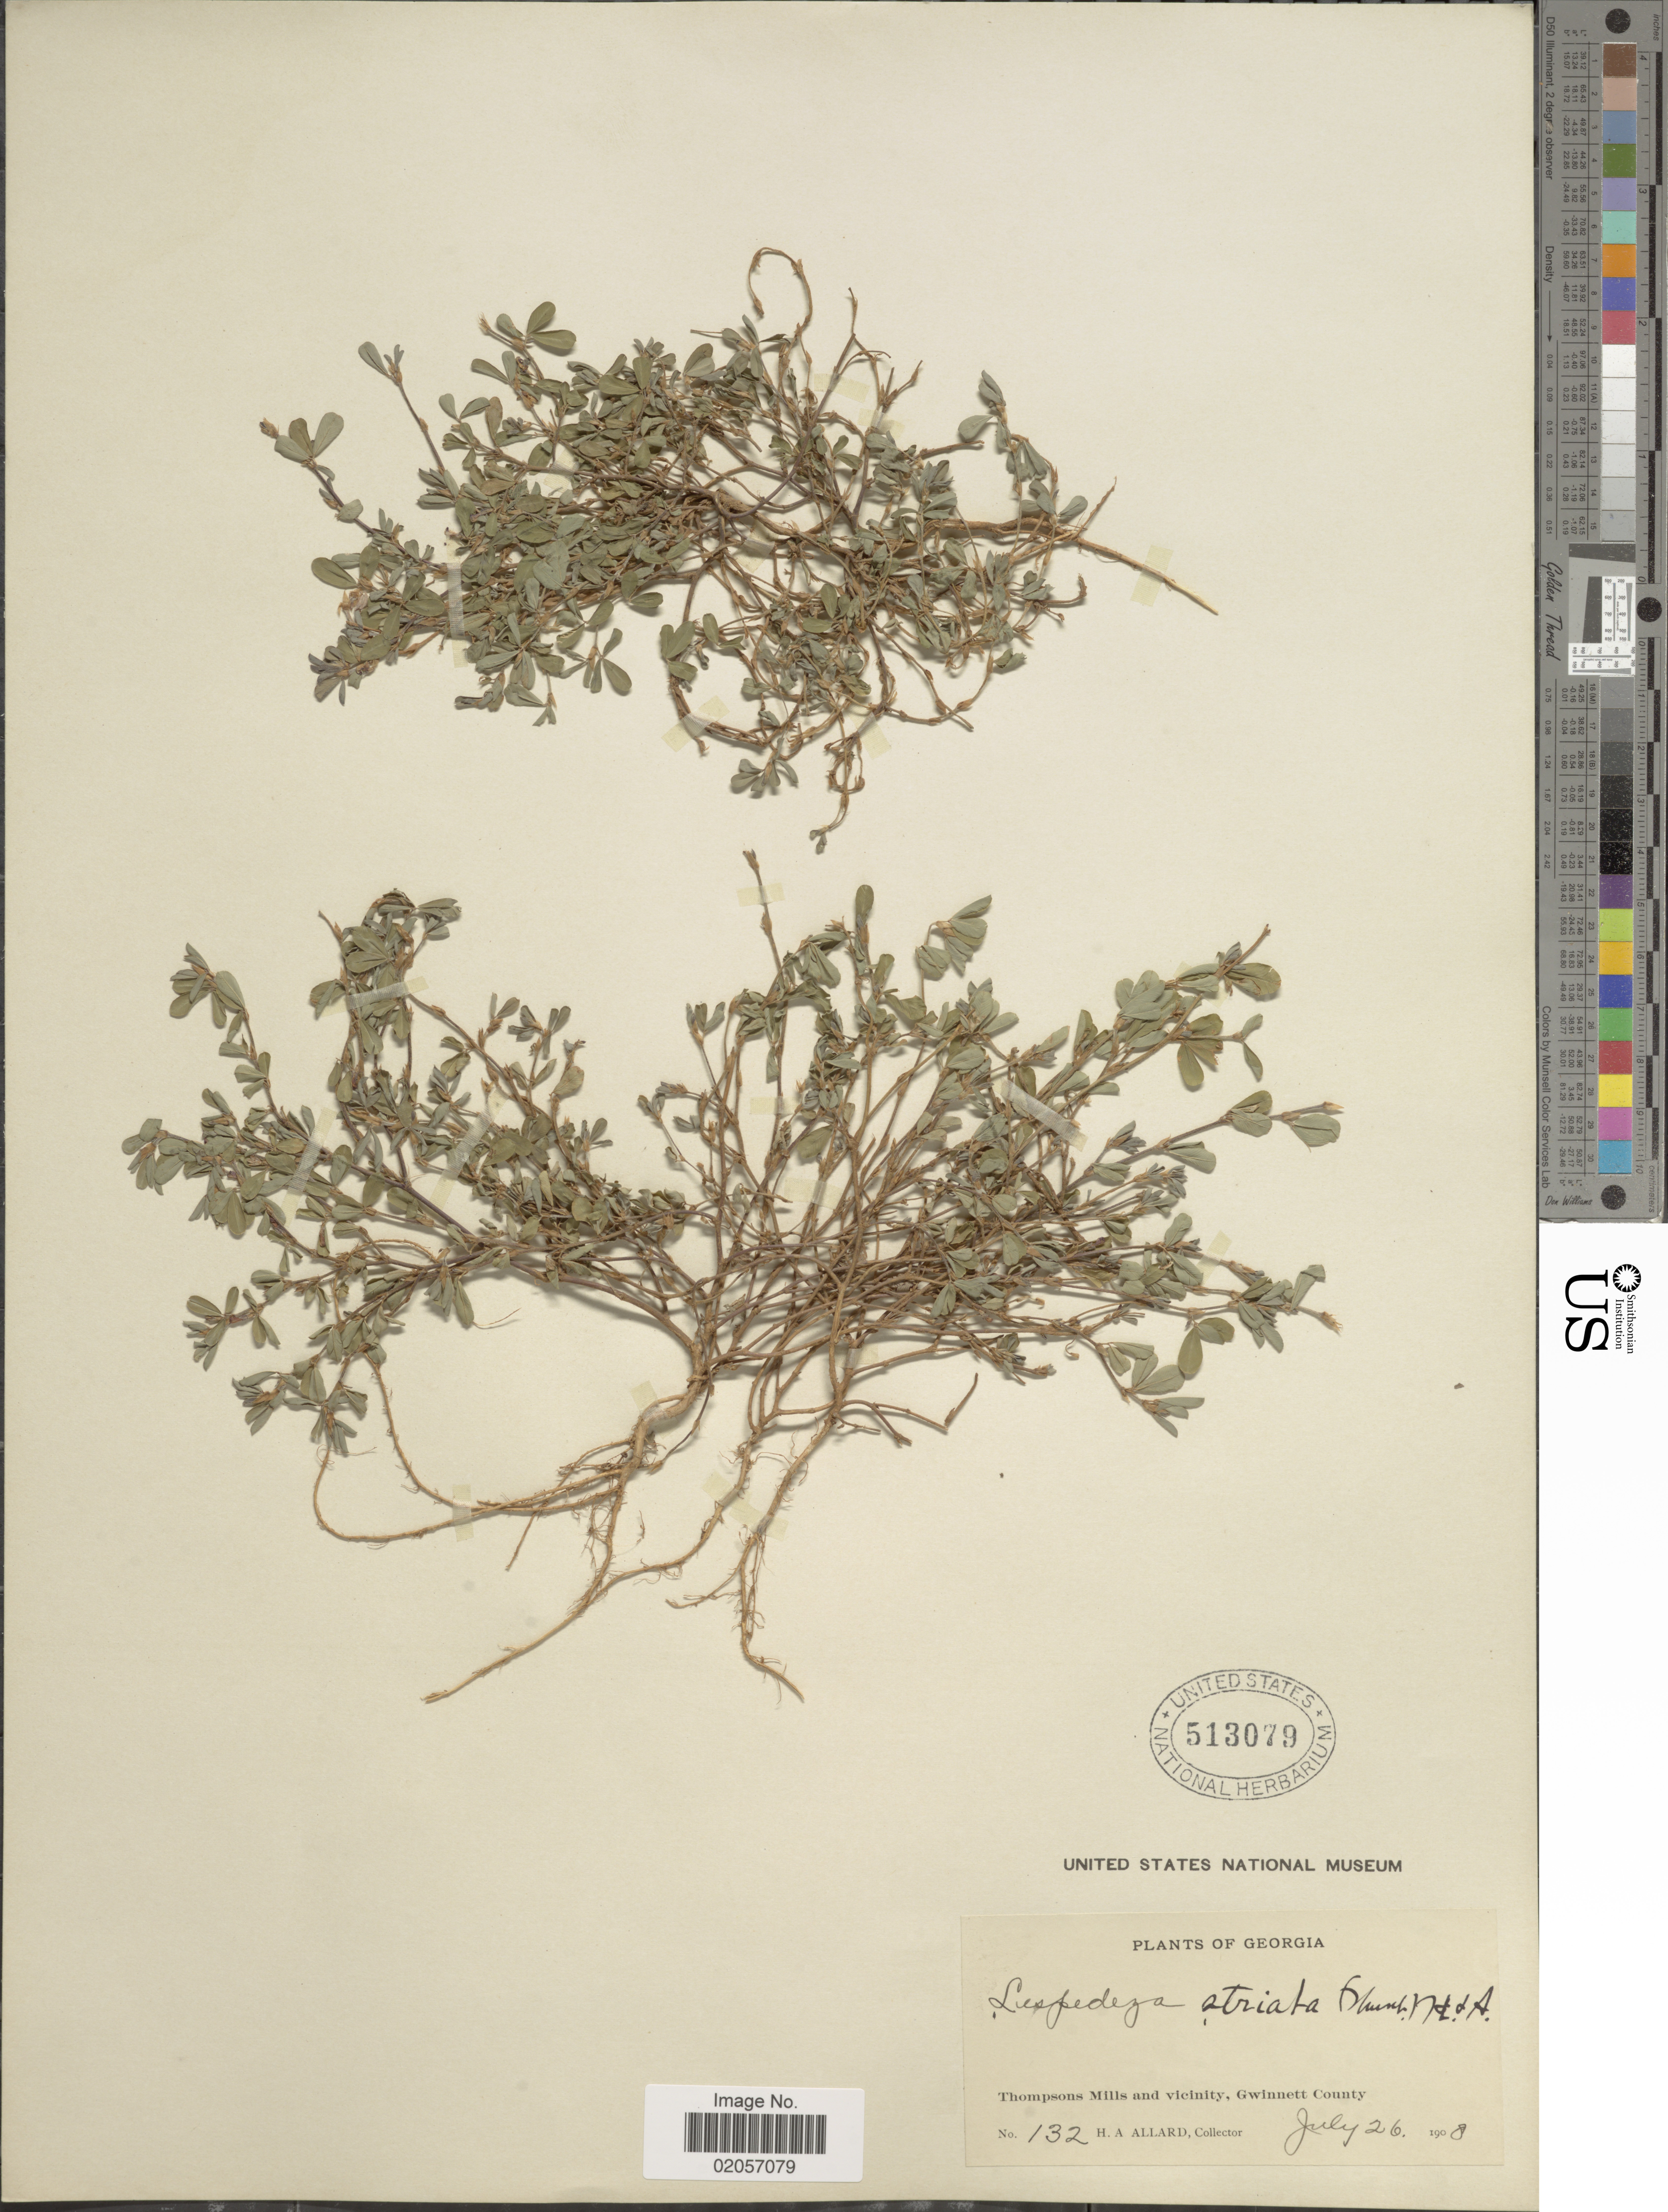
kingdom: Plantae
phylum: Tracheophyta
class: Magnoliopsida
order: Fabales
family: Fabaceae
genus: Kummerowia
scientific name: Kummerowia striata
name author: (Thunb.) Schindl.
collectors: H. A. Allard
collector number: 132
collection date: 1908-07-26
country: United States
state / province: Georgia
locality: Thompson Mills and vicinity, Gwinnett County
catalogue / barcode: US 513079